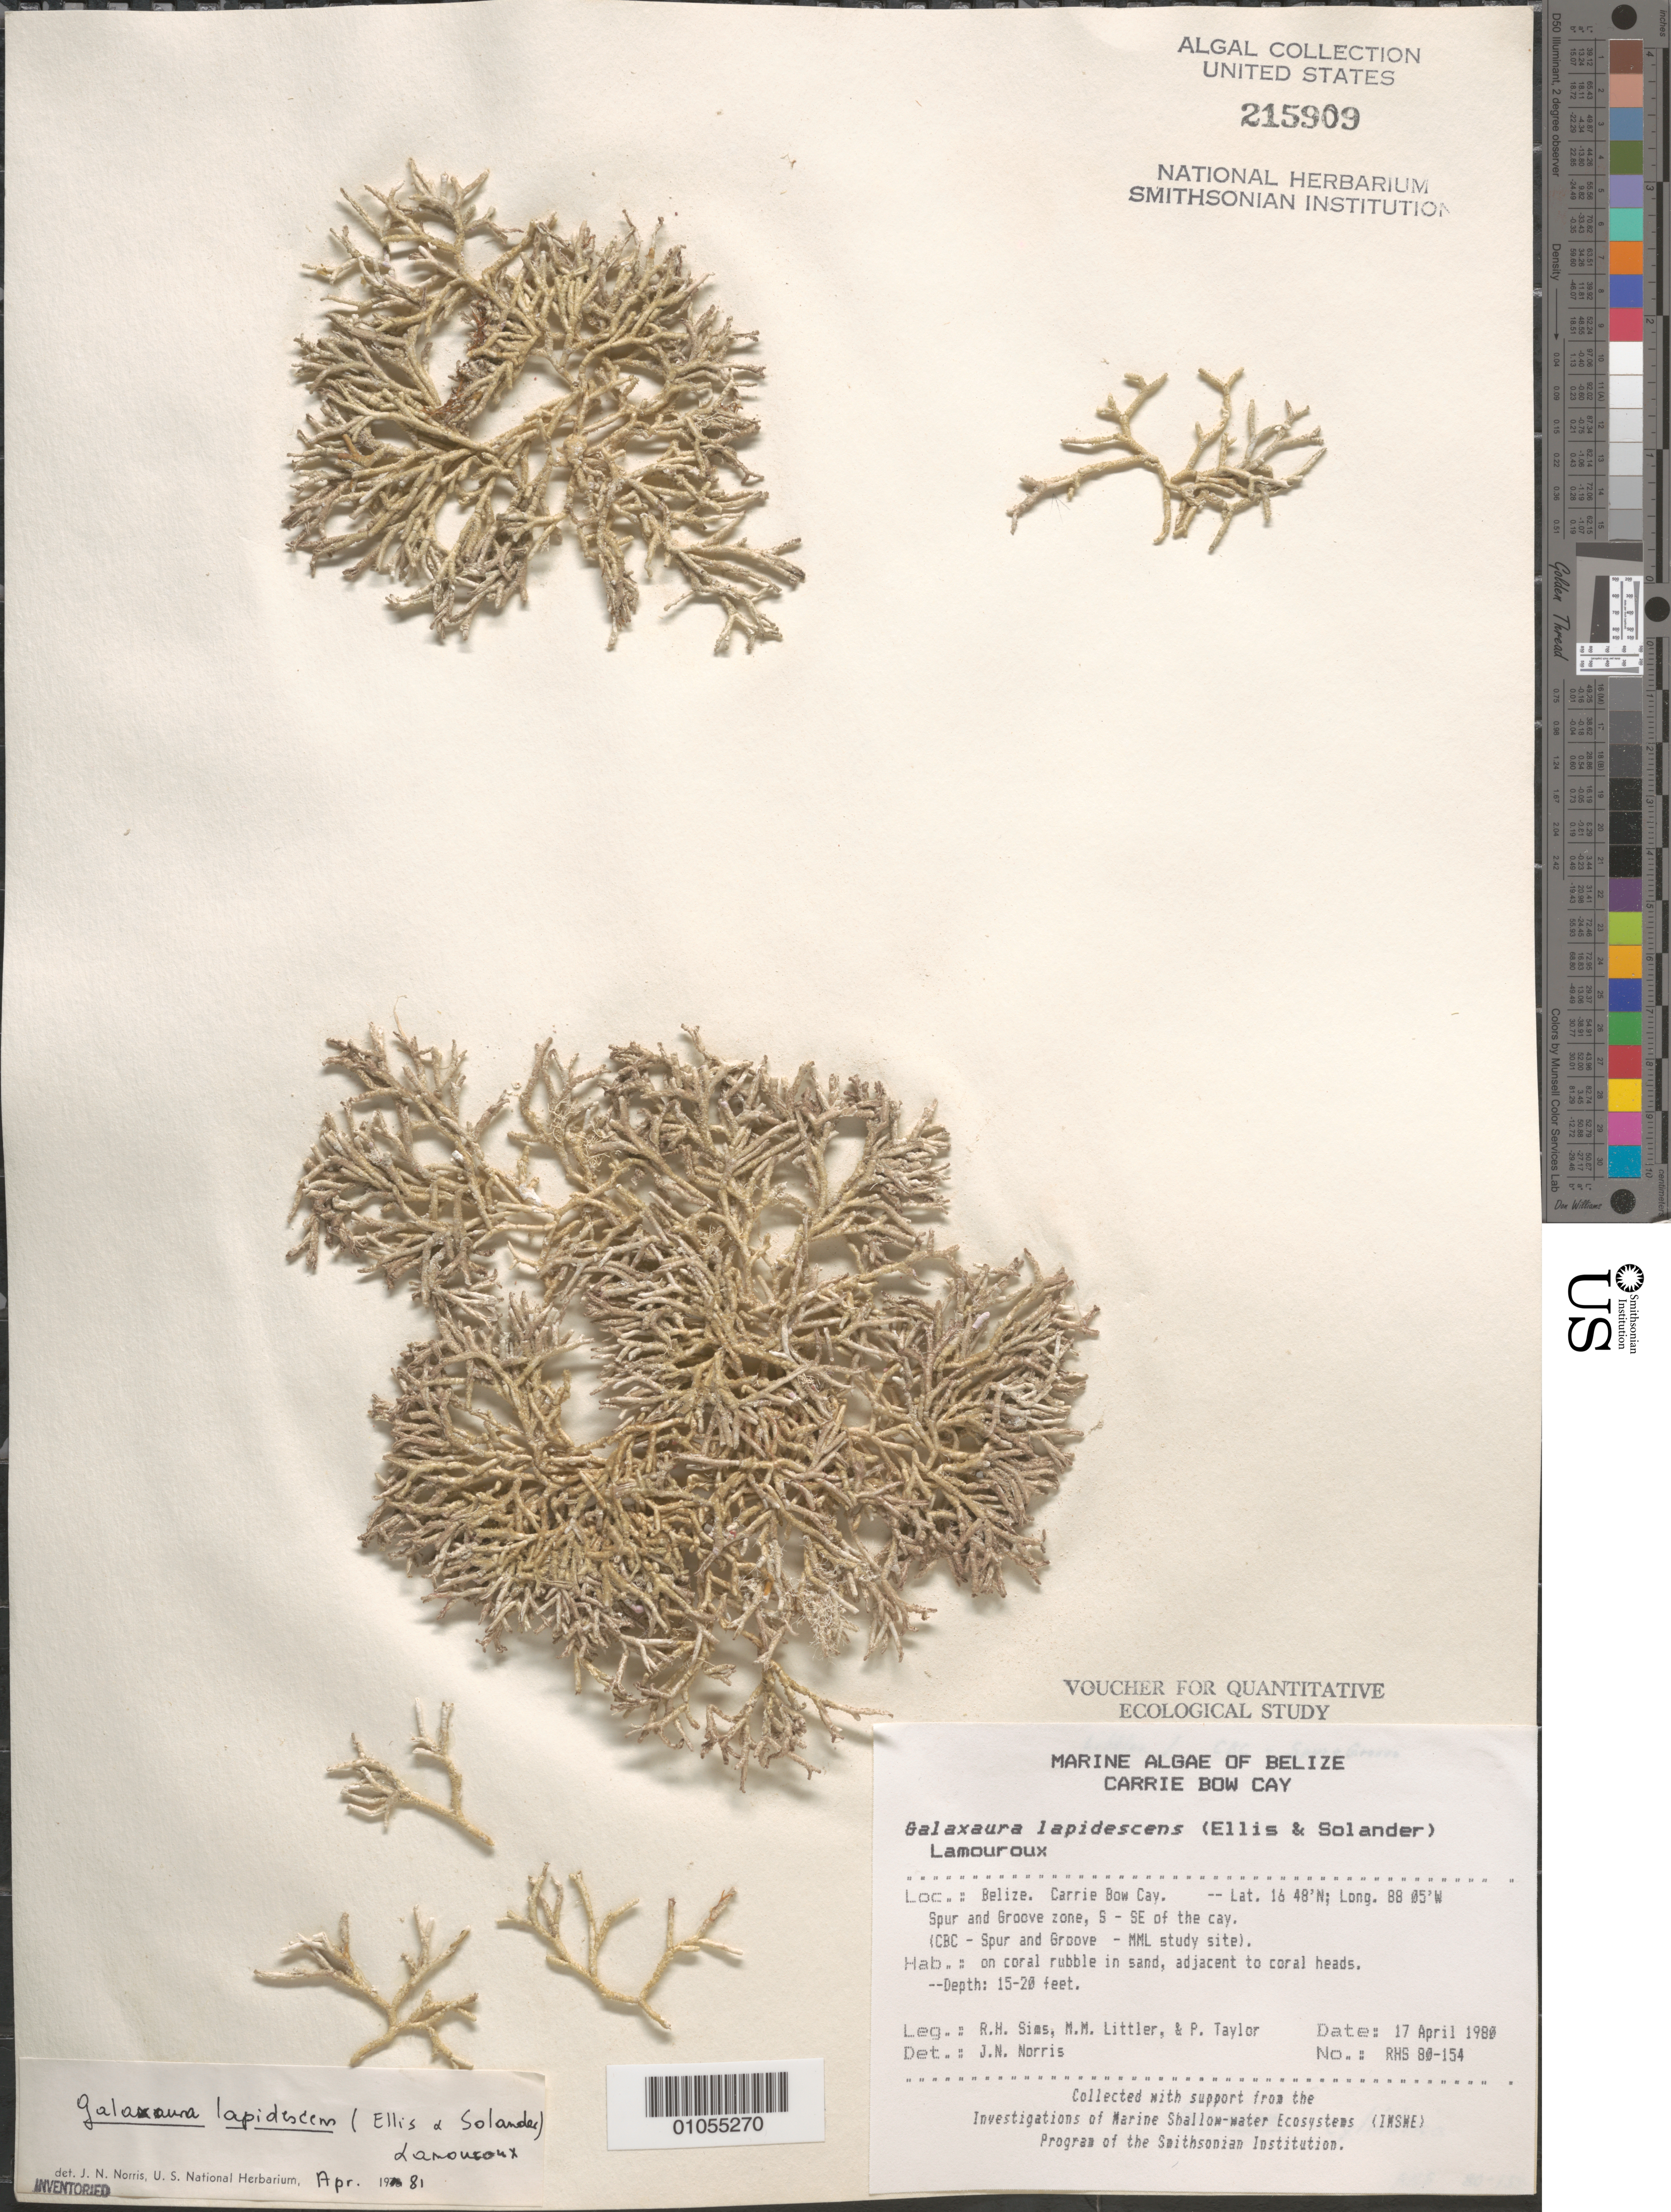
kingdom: Plantae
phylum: Rhodophyta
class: Florideophyceae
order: Nemaliales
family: Galaxauraceae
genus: Galaxaura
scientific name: Galaxaura rugosa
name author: (Ellis & Sol.) J.V.Lamouroux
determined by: Algae name updating Project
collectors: R. H. Sims, M. M. Littler & P. R. Taylor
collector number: RHS 80-154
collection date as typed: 17 Apr 1980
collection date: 1980-04-17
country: Belize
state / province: Stann Creek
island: Carrie Bow Cay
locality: Spur and groove zone, south southeast of the cay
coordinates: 16 48'N, 88 05'W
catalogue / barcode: US 215909